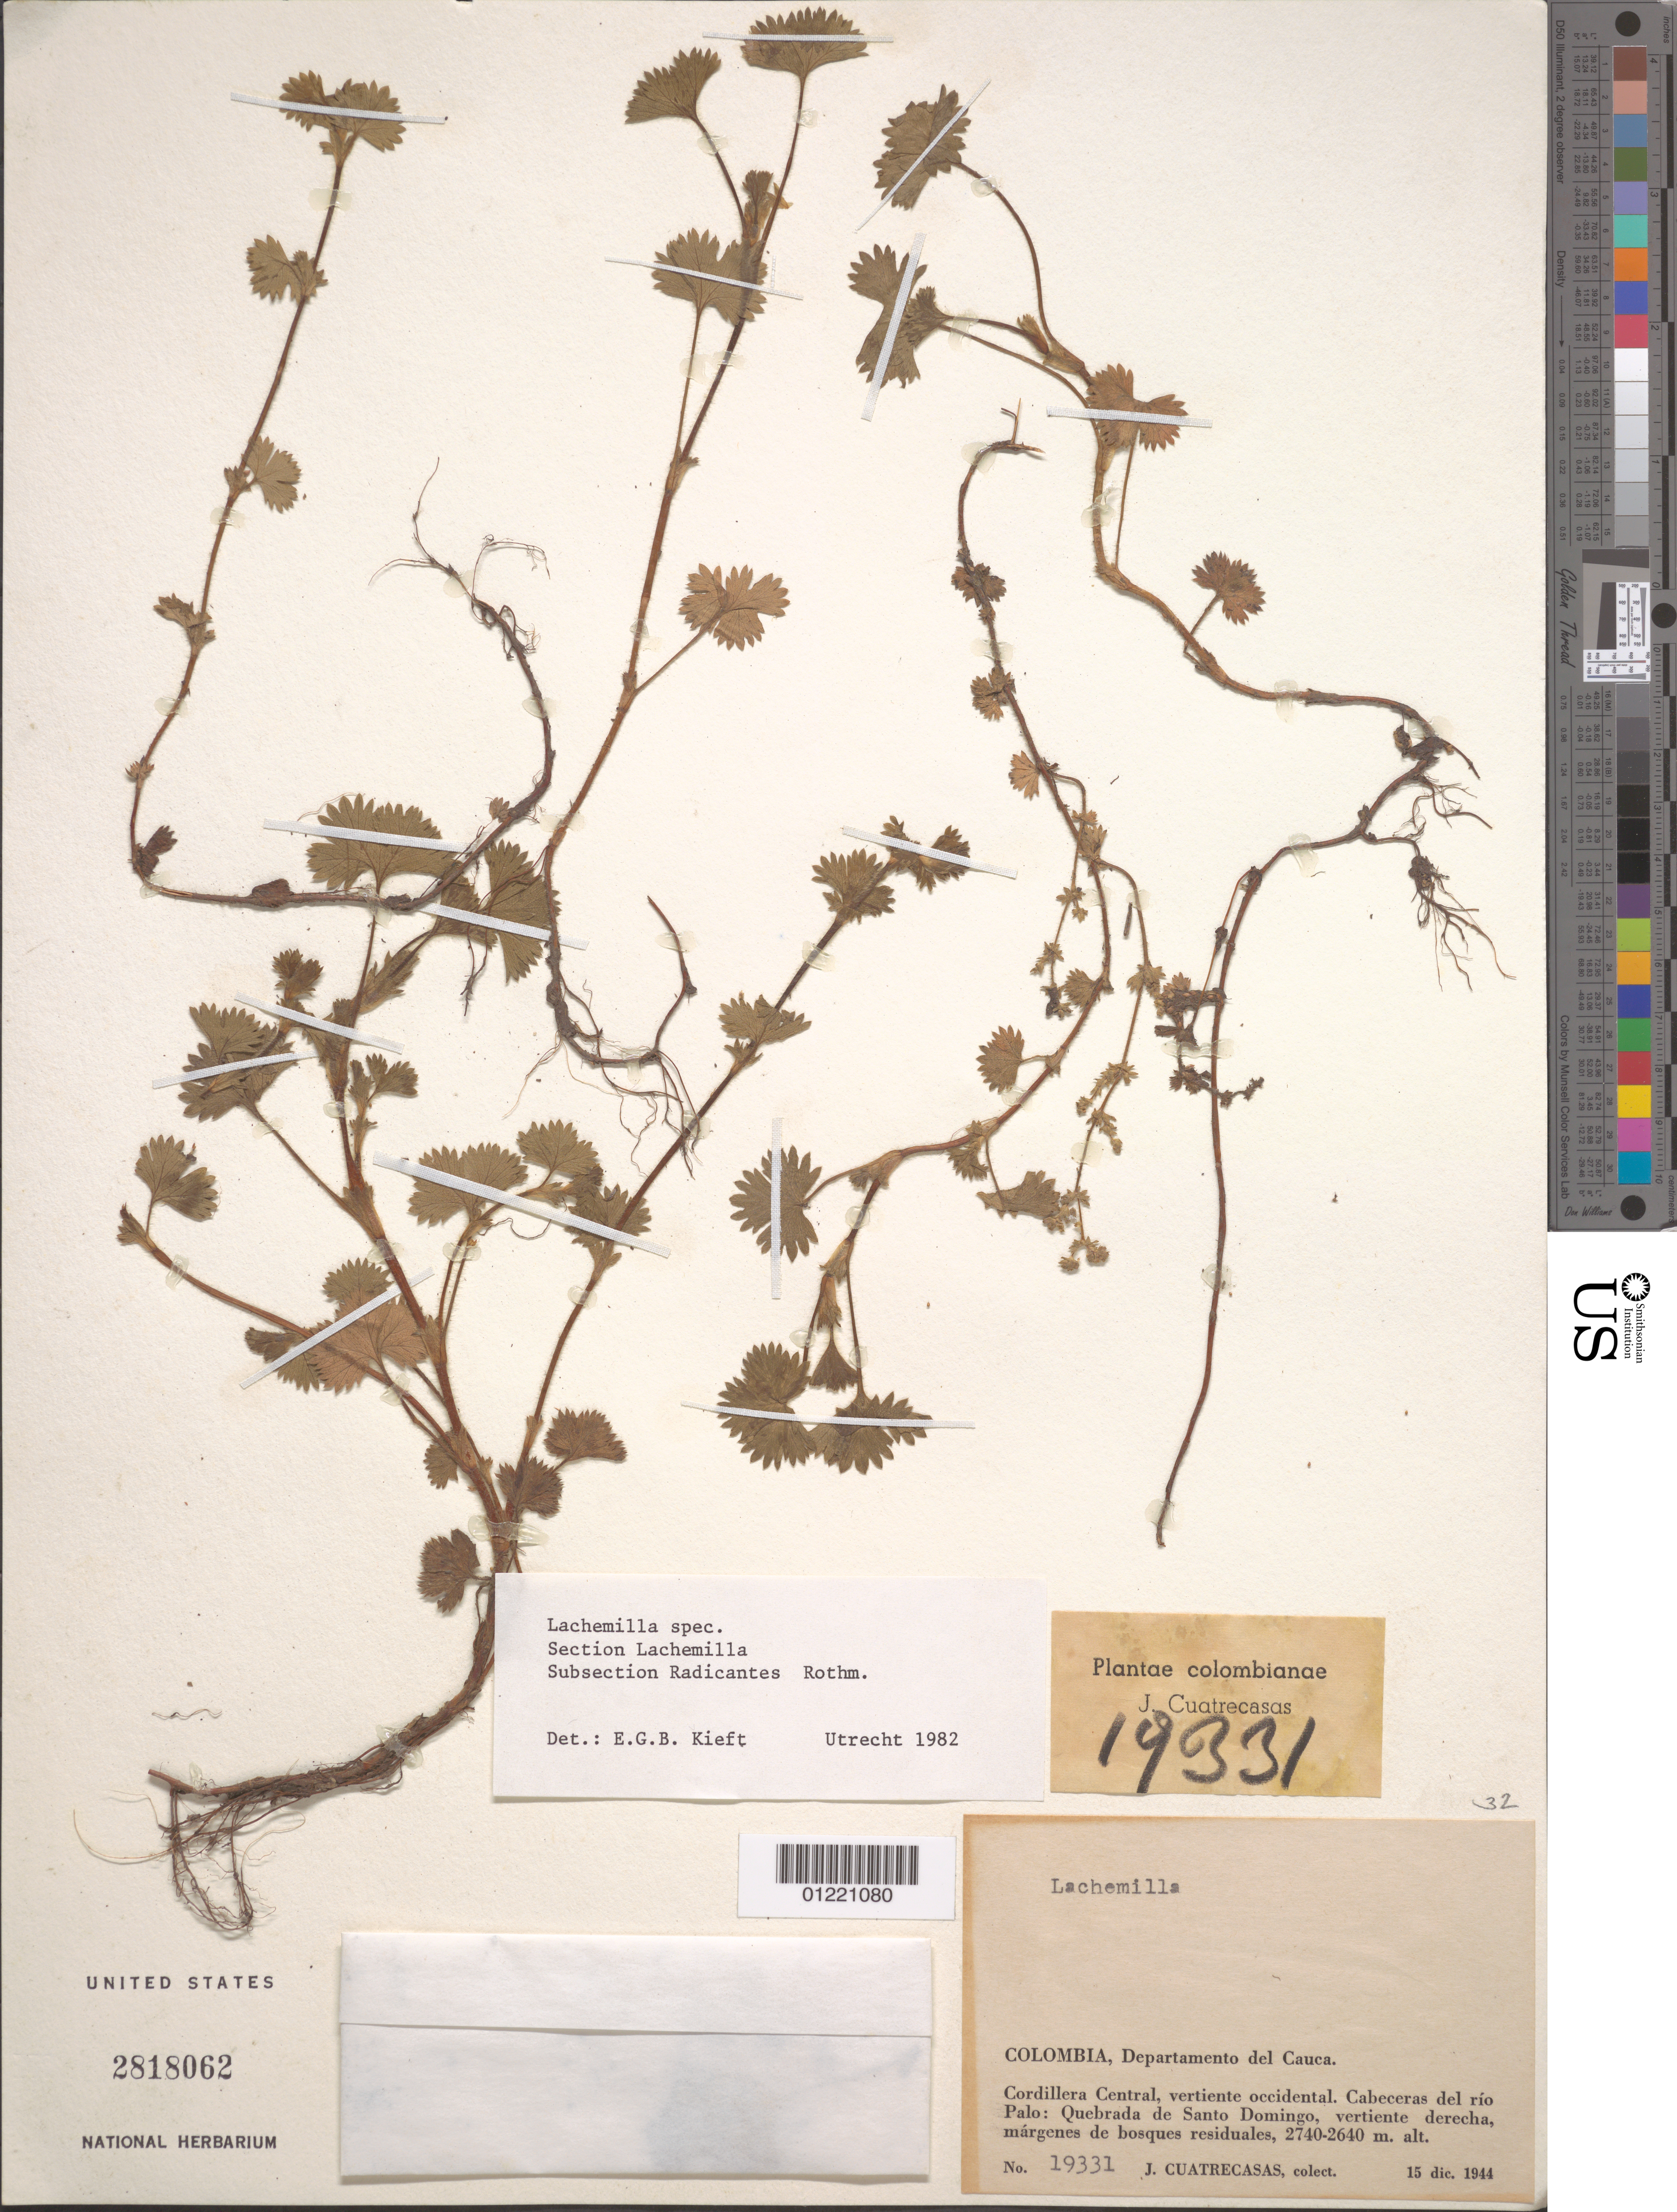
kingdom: Plantae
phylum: Tracheophyta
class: Magnoliopsida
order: Rosales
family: Rosaceae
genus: Lachemilla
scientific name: Lachemilla sp.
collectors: J. Cuatrecasas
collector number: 19331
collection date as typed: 15-Dec-44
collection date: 1944-12-15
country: Colombia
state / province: Cauca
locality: Cordillera Central, vertiente occidental. Cabeceras del rio Palo: Quebrada de Santo Domingo, vertiente derecha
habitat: margenes de bosques residuales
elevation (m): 2640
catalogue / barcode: US 2818062